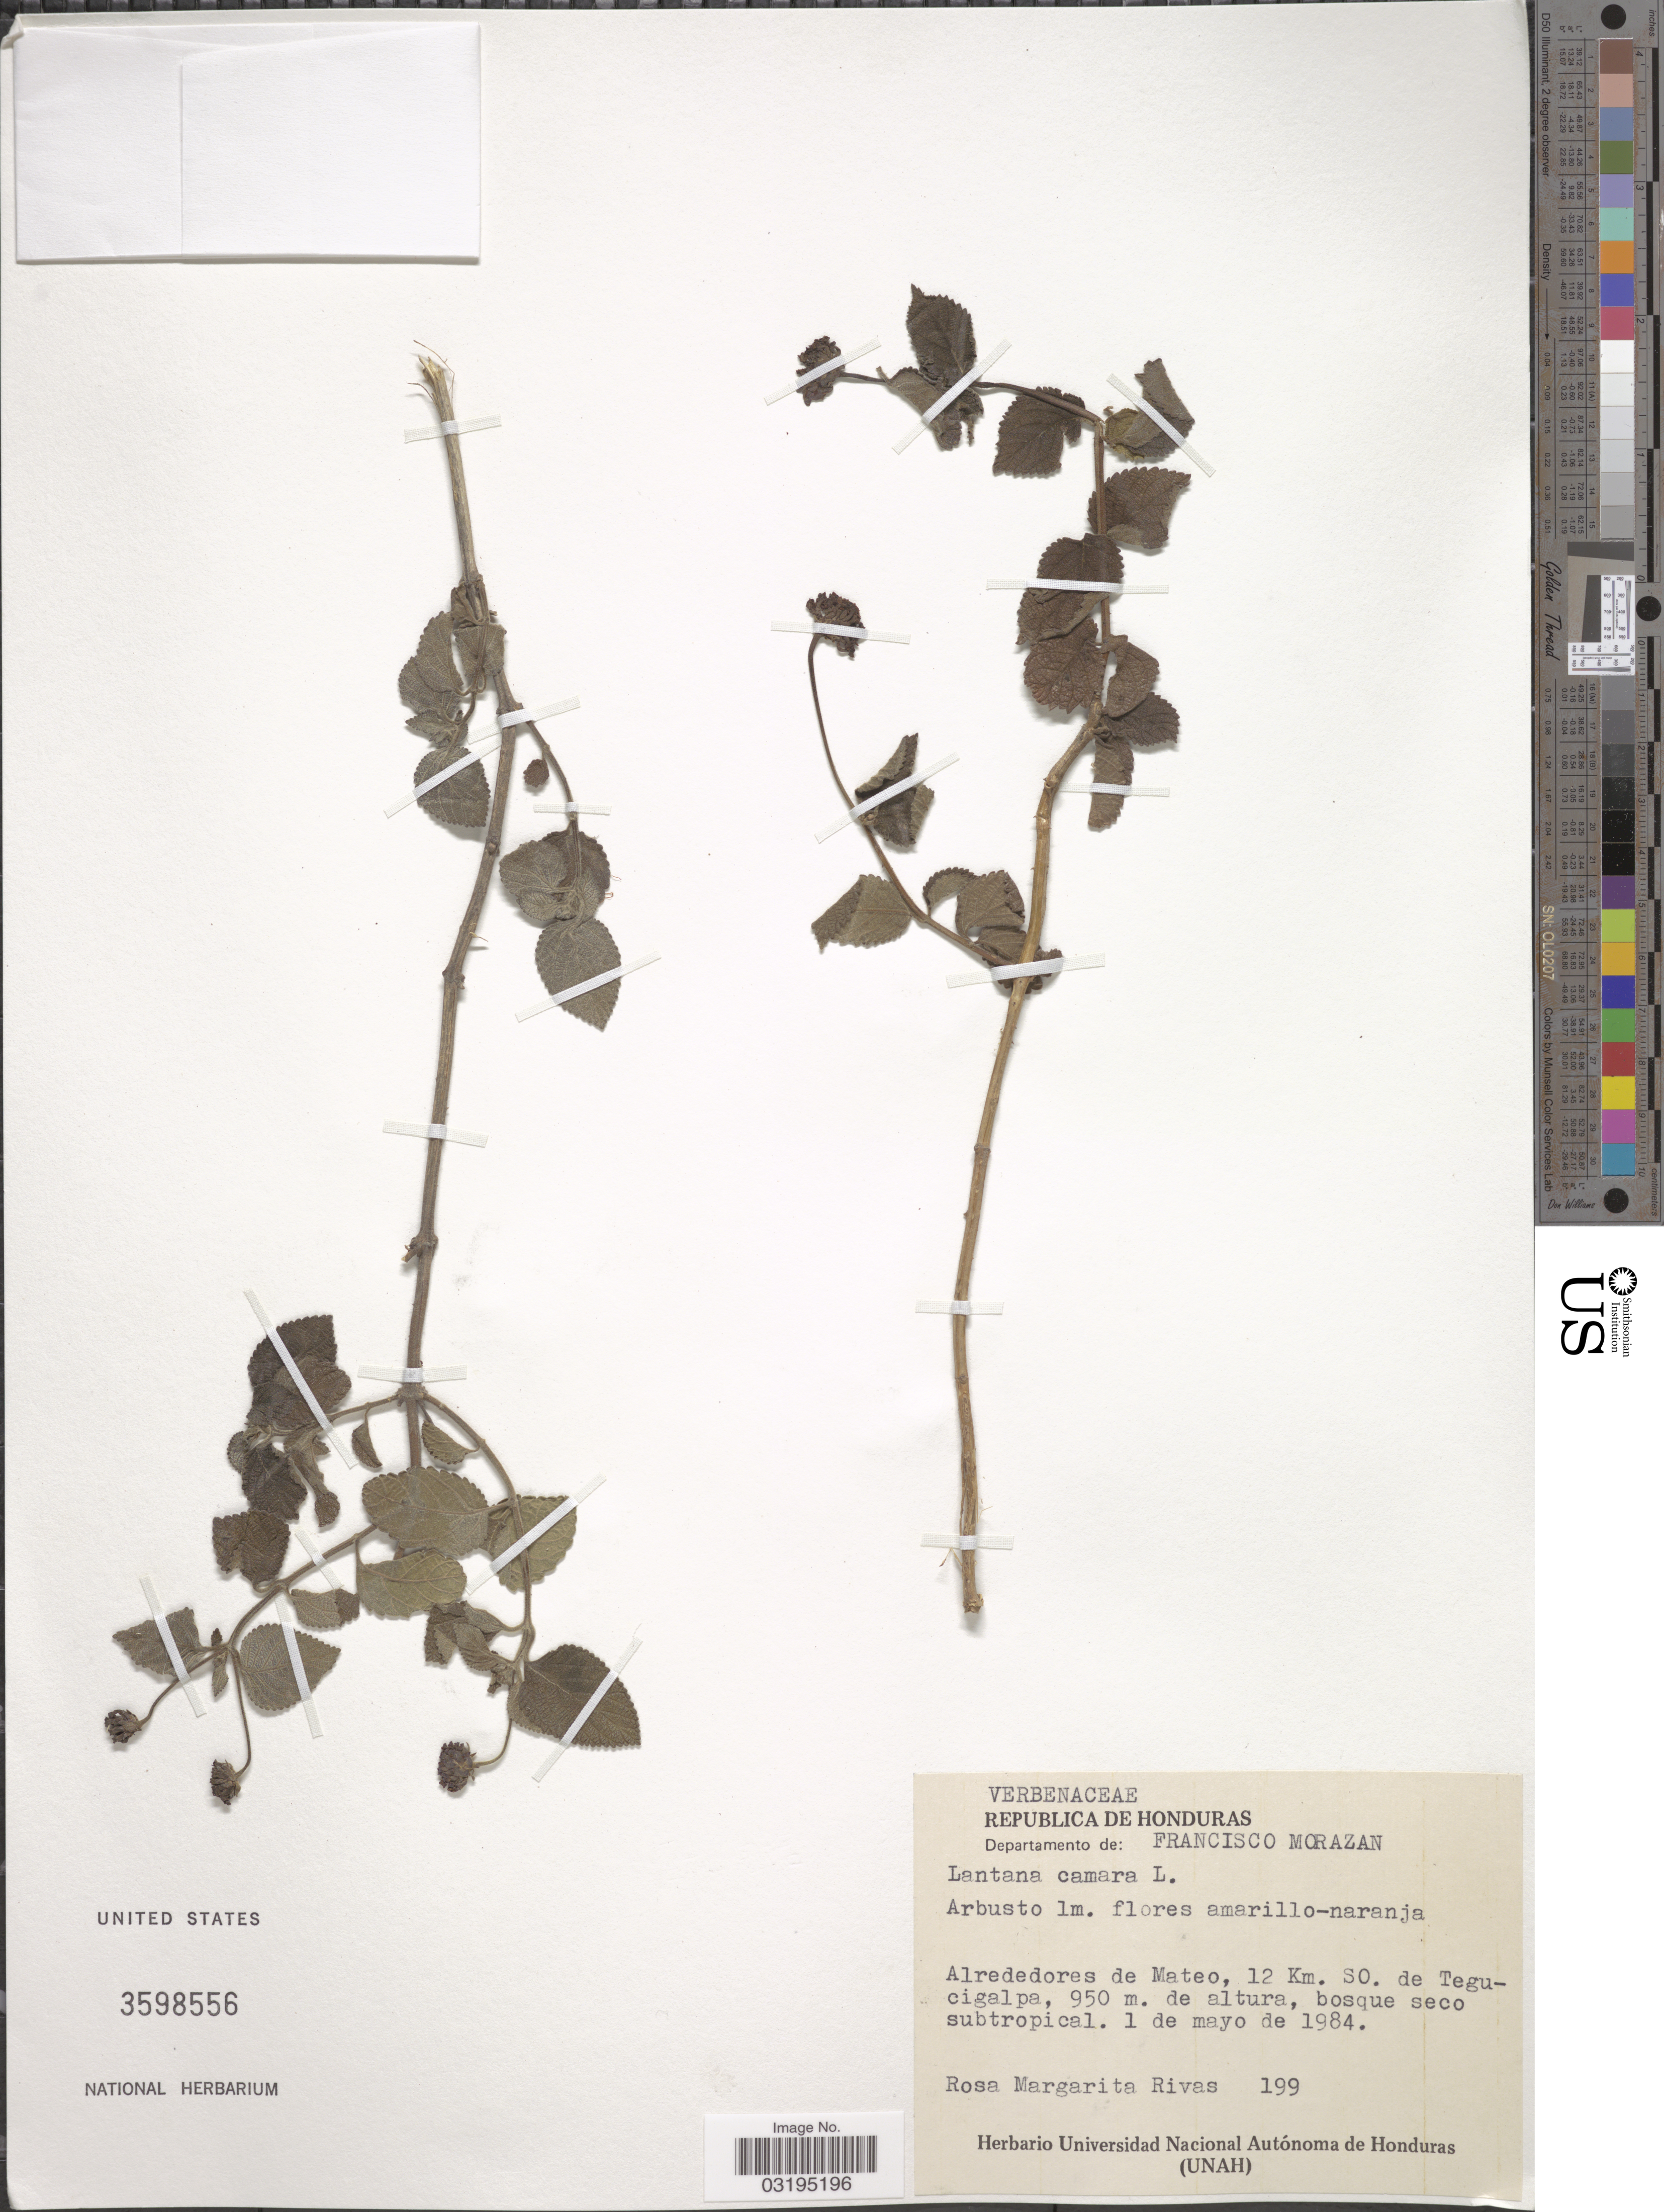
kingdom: Plantae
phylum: Tracheophyta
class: Magnoliopsida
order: Lamiales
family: Verbenaceae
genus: Lantana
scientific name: Lantana camara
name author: L.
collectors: R. Rivas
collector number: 199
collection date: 1984-05-01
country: Honduras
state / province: Fco. Morazán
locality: Departamento de: Francisco Morazan. Alrededores de Mateo, 12 km. SO. de Tegucigalpa, bosque deco subtropical.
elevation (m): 950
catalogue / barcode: US 3598556